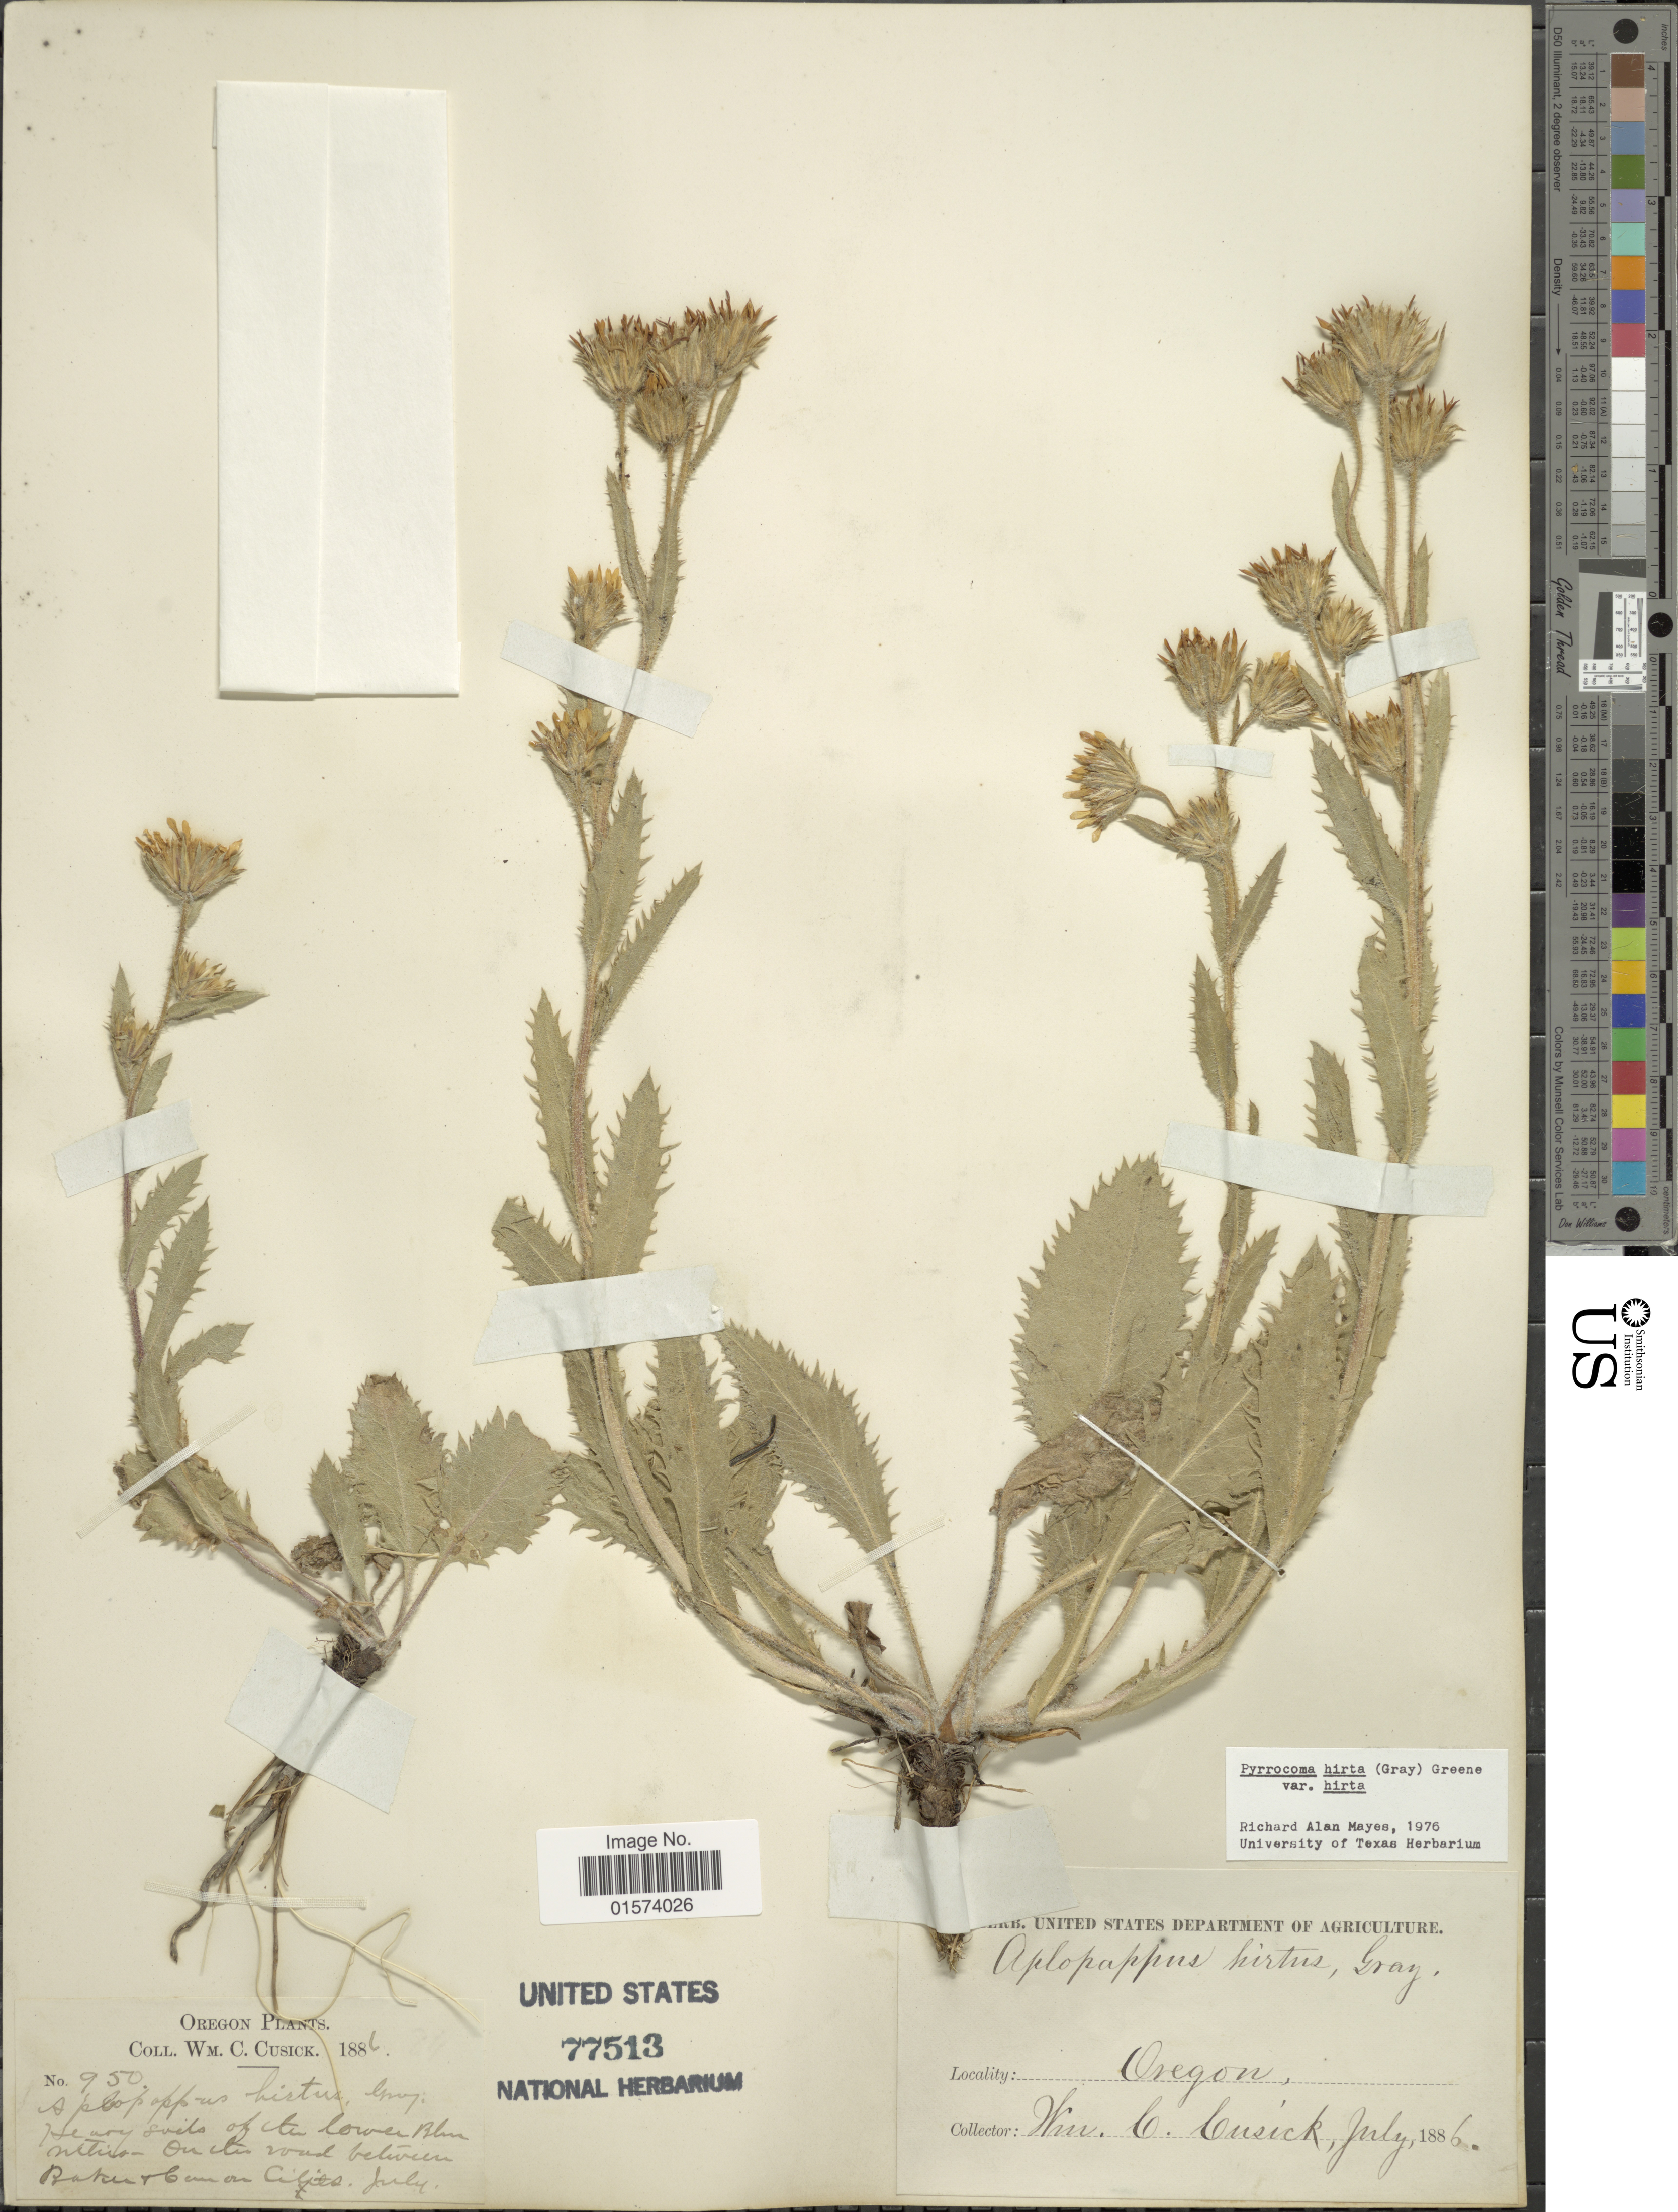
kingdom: Plantae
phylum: Tracheophyta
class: Magnoliopsida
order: Asterales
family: Asteraceae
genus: Pyrrocoma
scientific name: Pyrrocoma lanceolata var. lanceolata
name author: (Hook.) Greene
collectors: W. C. Cusick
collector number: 950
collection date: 1886-07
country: United States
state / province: Oregon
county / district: Baker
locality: Soils of the lower Blue Mtns. On the road between Baker + Canyon Cities.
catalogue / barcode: US 77513